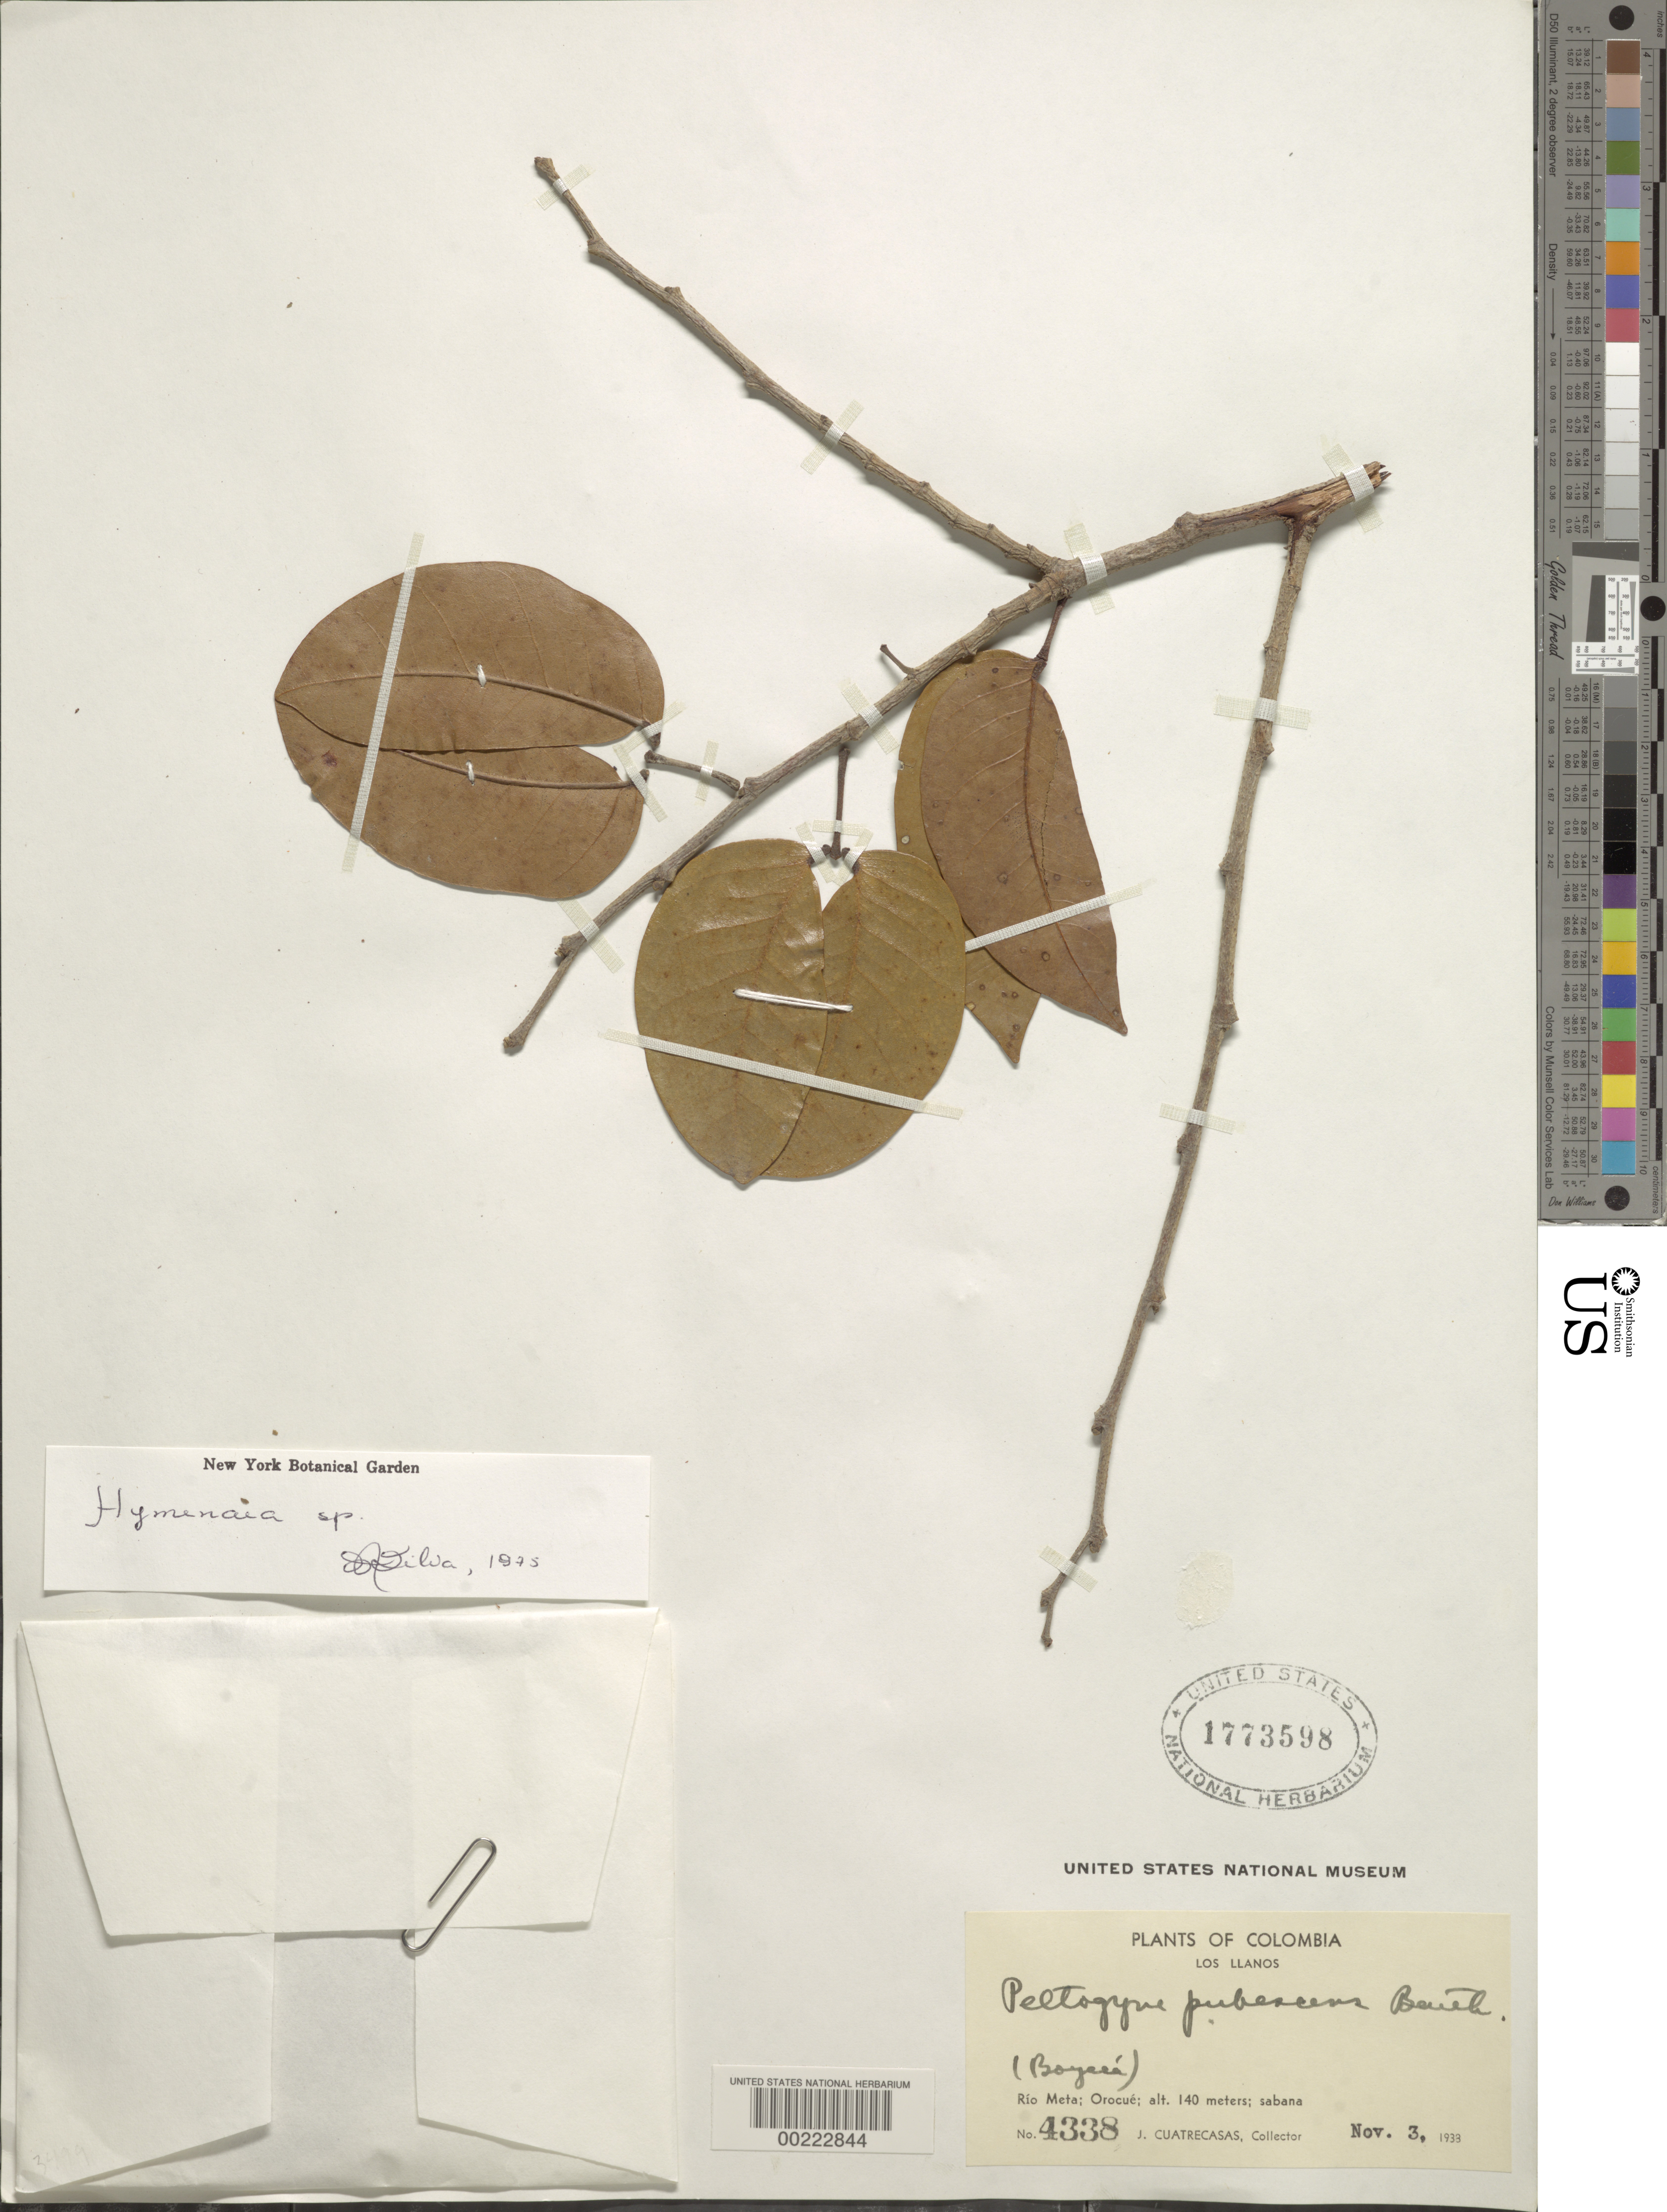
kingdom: Plantae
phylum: Tracheophyta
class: Magnoliopsida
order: Fabales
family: Fabaceae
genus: Hymenaea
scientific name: Hymenaea sp.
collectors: J. Cuatrecasas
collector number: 4338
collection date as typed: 03 Nov 1938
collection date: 1938-11-03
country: Colombia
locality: Rio Meta; Orocue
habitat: Savanna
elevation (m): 100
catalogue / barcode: US 1773598